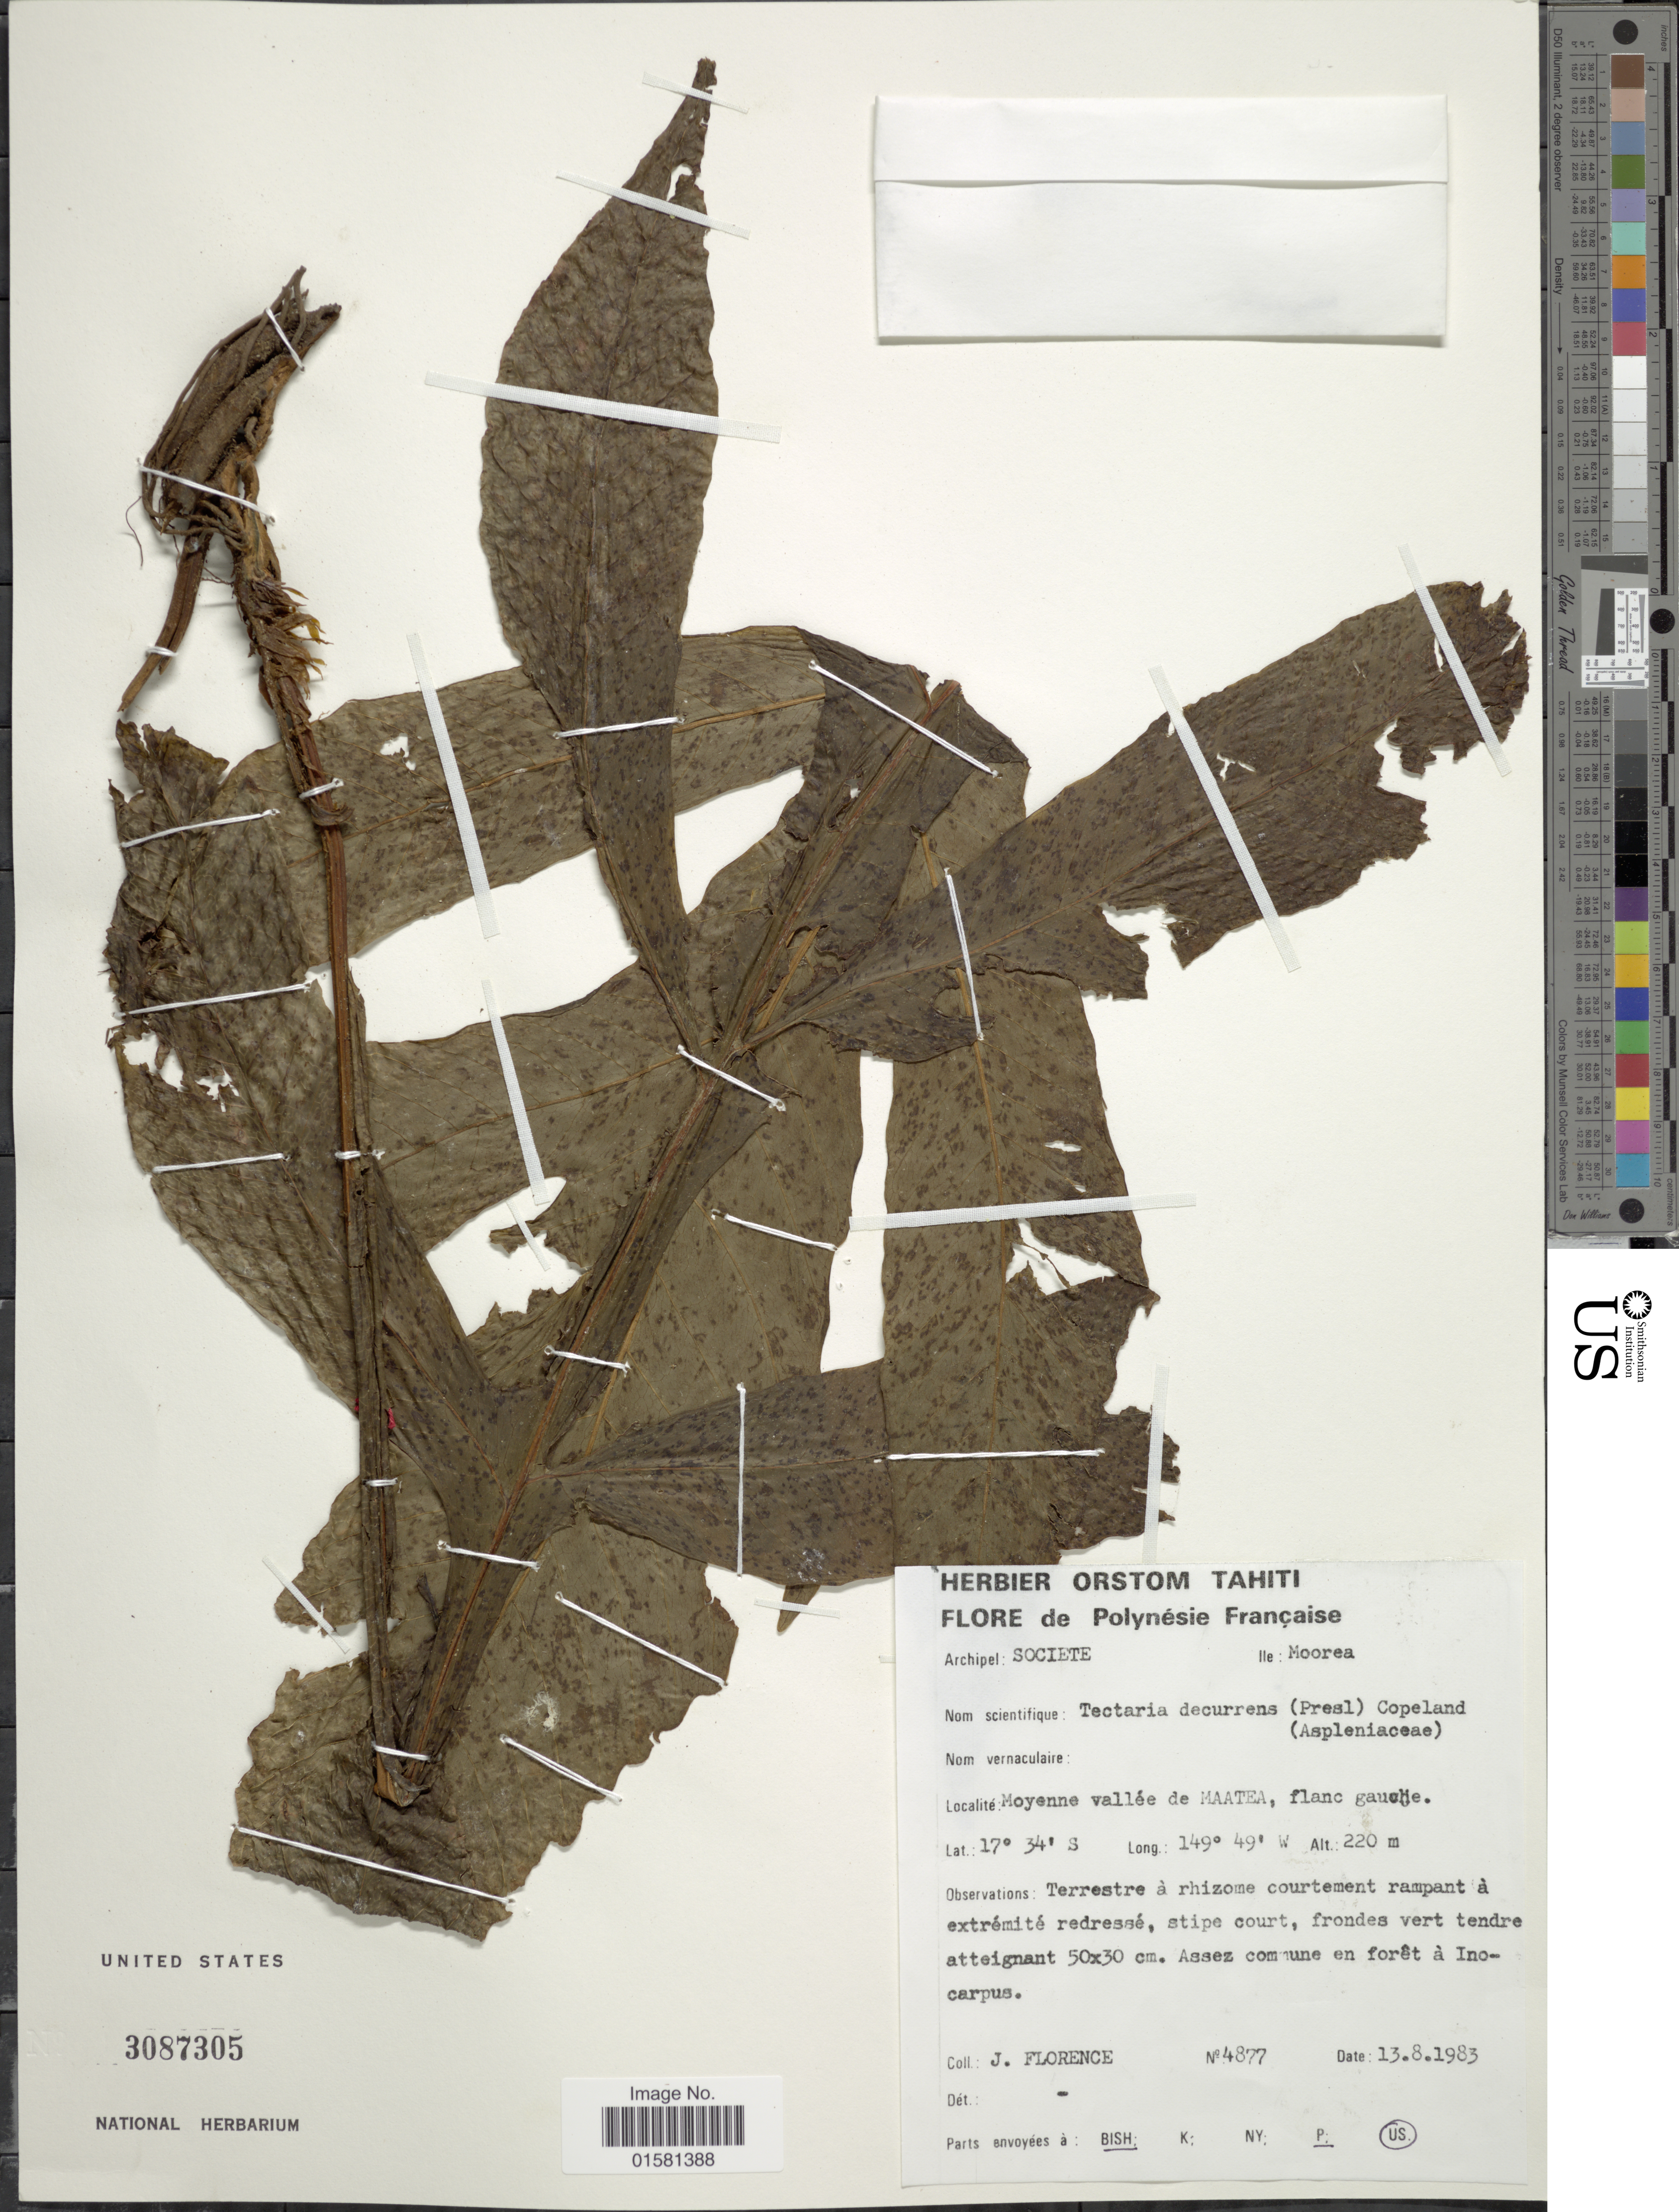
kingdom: Plantae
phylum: Tracheophyta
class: Polypodiopsida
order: Polypodiales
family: Tectariaceae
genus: Tectaria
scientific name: Tectaria decurrens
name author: (Presel.) Copel. in Elmer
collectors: J. Florence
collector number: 4877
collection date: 1983-08-13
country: French Polynesia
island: Moorea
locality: Polynesie Francaise, Societe, Moorea, Moyenne vallee de Maatea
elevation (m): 220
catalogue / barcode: US 3087305